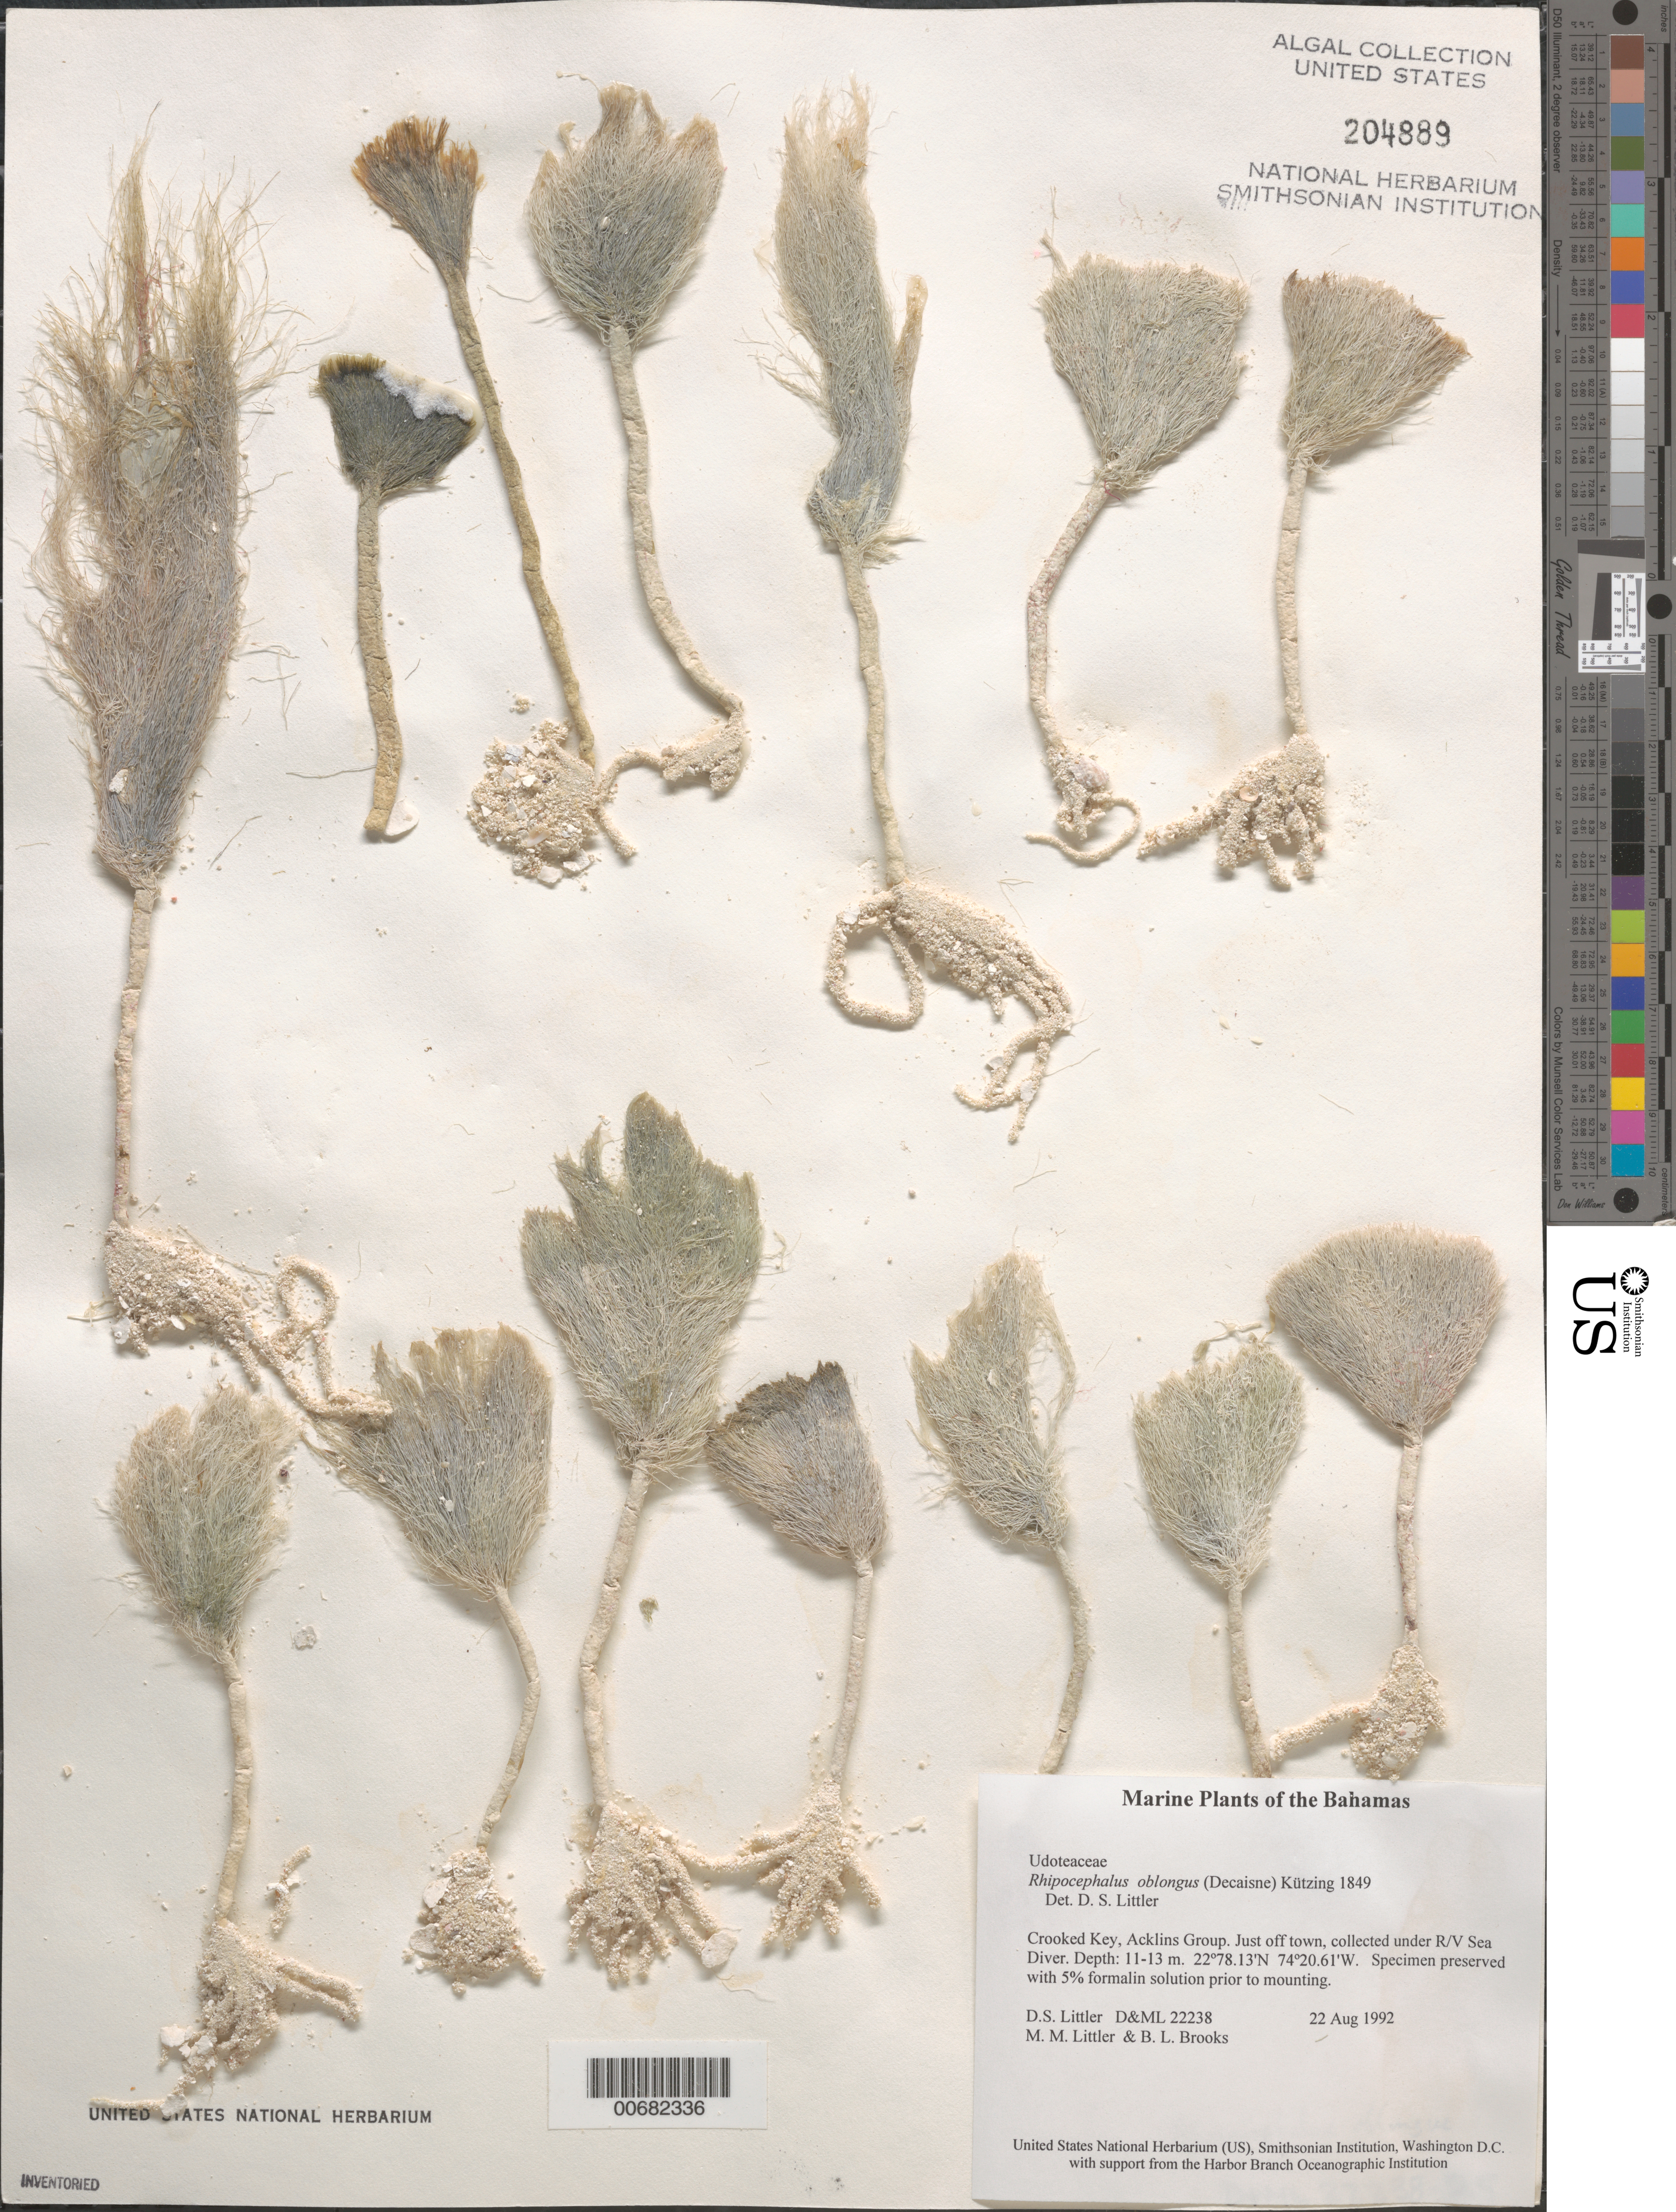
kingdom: Plantae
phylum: Chlorophyta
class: Ulvophyceae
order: Bryopsidales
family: Udoteaceae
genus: Rhipocephalus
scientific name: Rhipocephalus oblongus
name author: (Decne.) Kütz.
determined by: Littler, D. S.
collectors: D. S. Littler, M. M. Littler & B. Brooks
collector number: D&ML 22238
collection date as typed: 22 Aug 1992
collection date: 1992-08-22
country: Bahamas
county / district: Crooked Island District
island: Crooked Island (Crooked Key)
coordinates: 22 78.13' N, 74 20.61' W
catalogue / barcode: US 204889